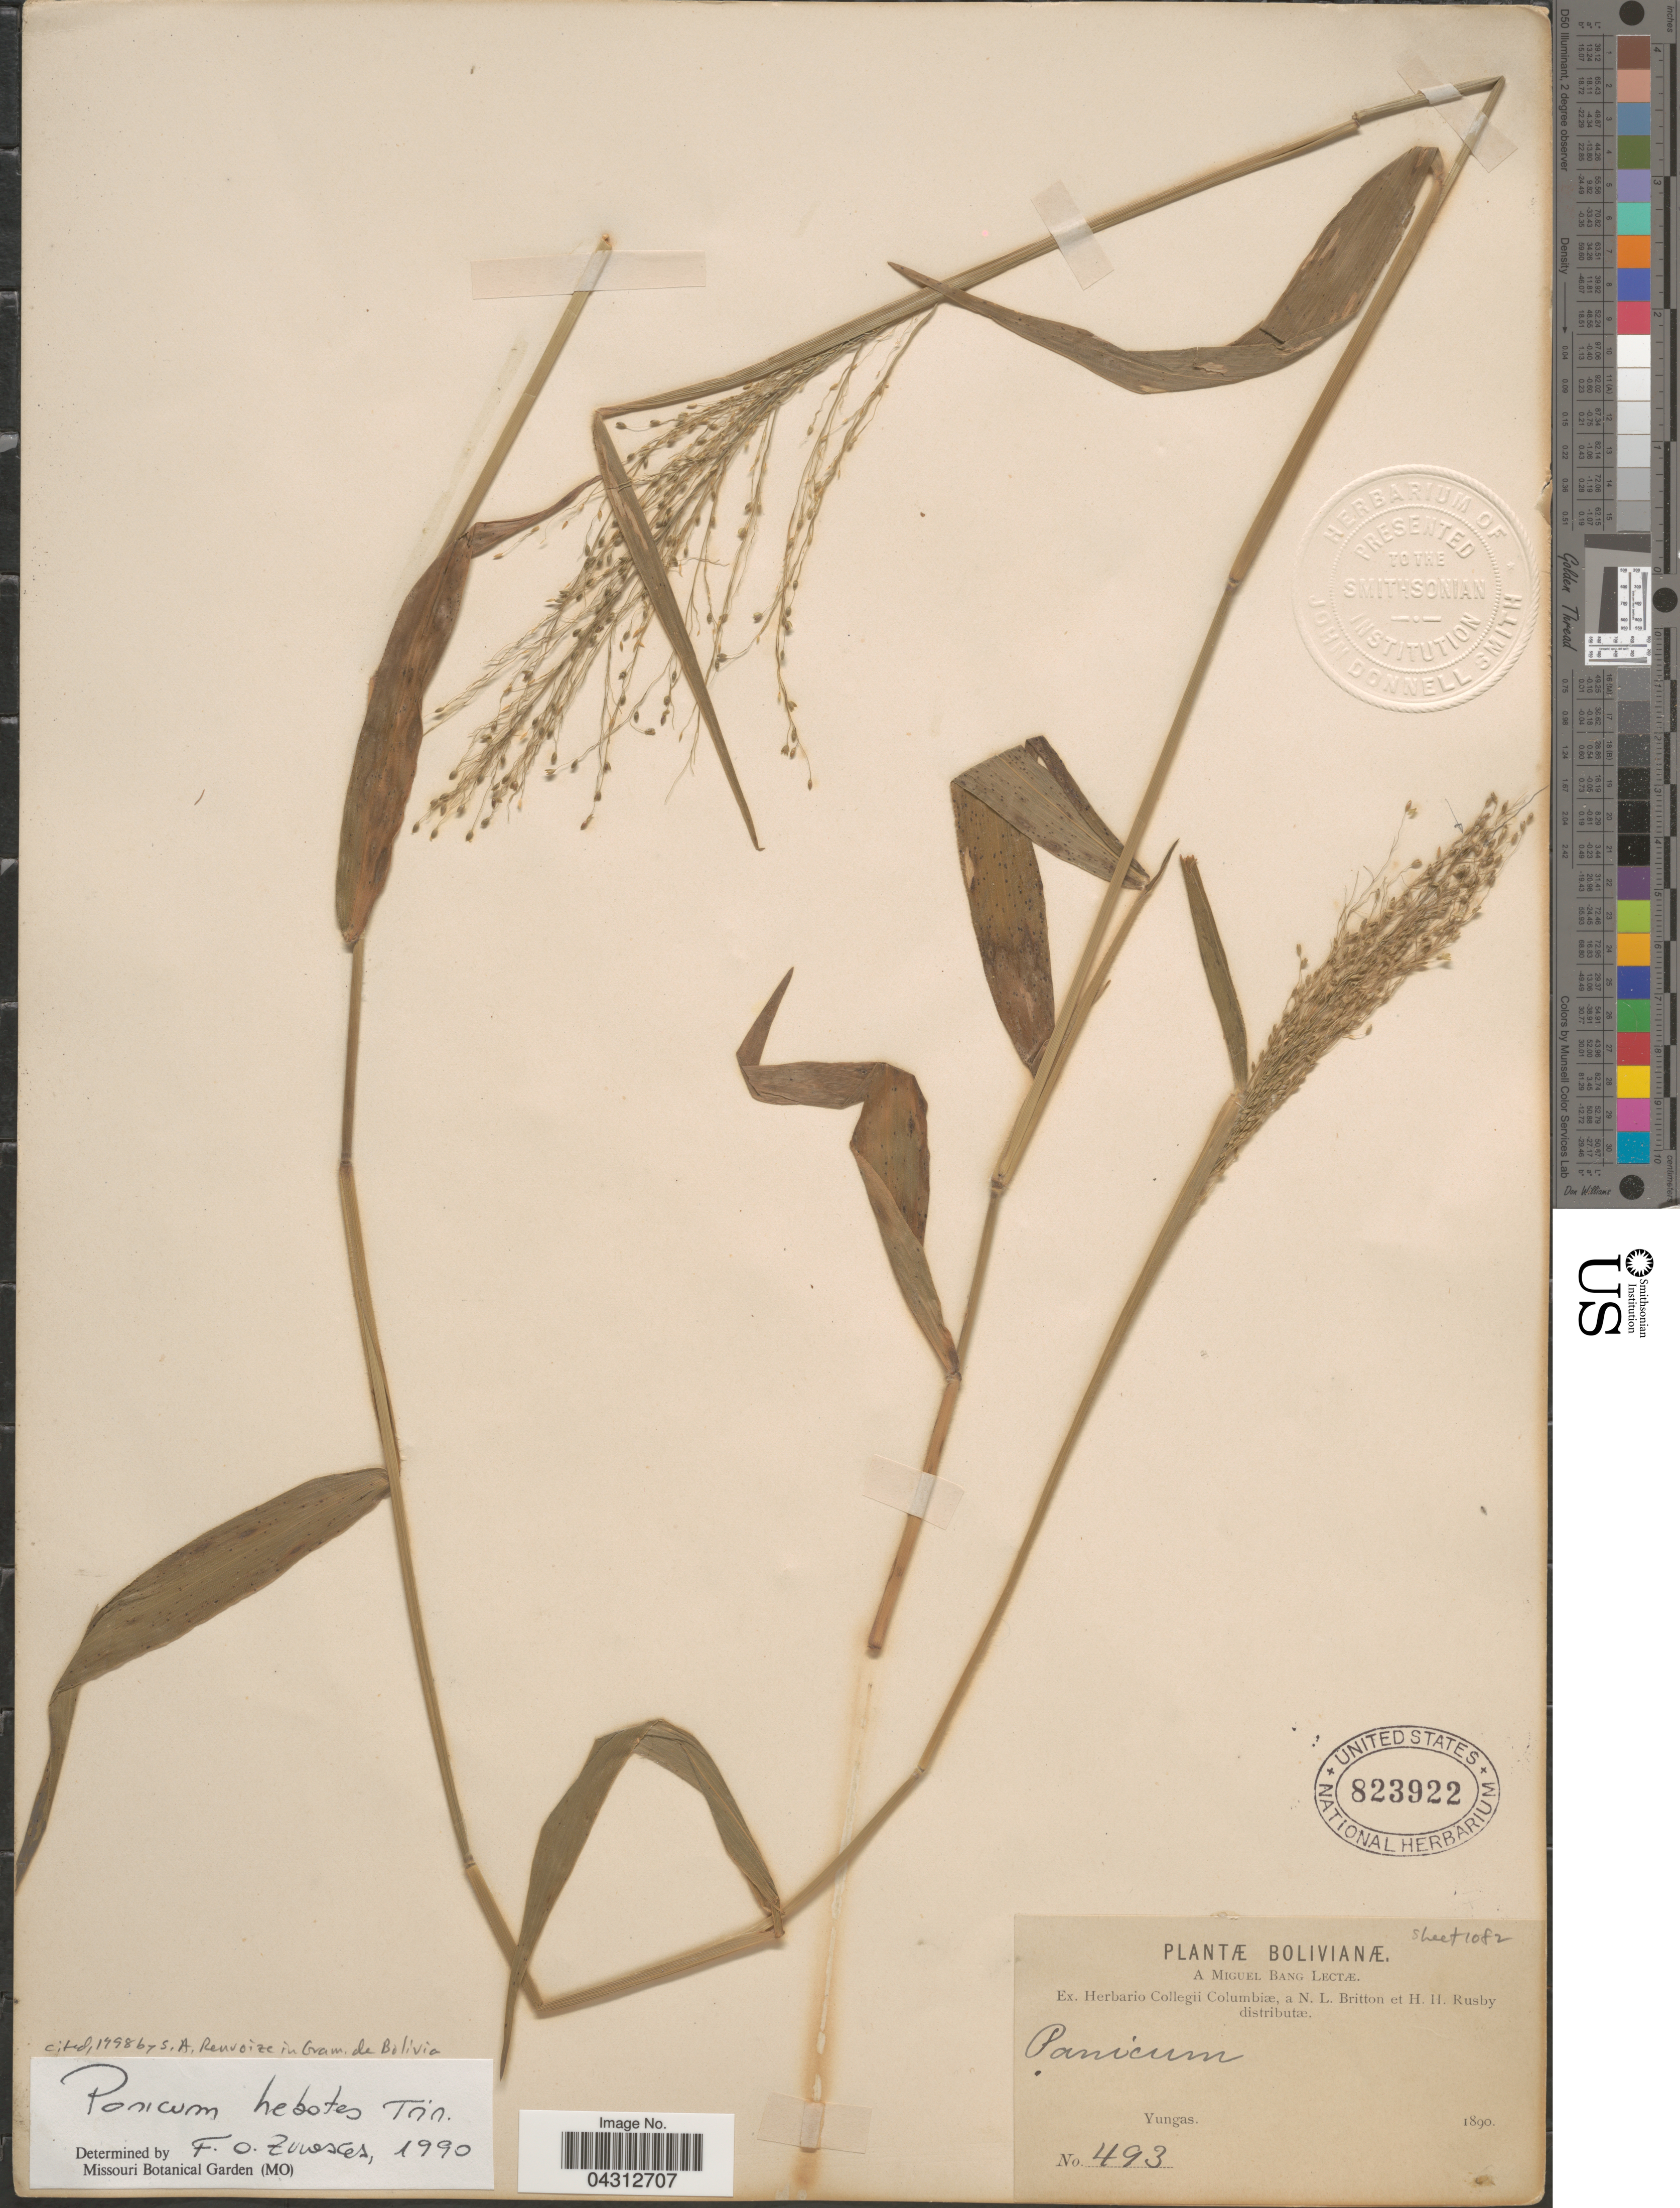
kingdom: Plantae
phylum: Tracheophyta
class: Liliopsida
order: Poales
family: Poaceae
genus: Dichanthelium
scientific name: Dichanthelium hebotes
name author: (Trin.) Zuloaga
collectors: M. Bang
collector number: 493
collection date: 1890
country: Bolivia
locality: Yungas.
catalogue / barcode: US 823922